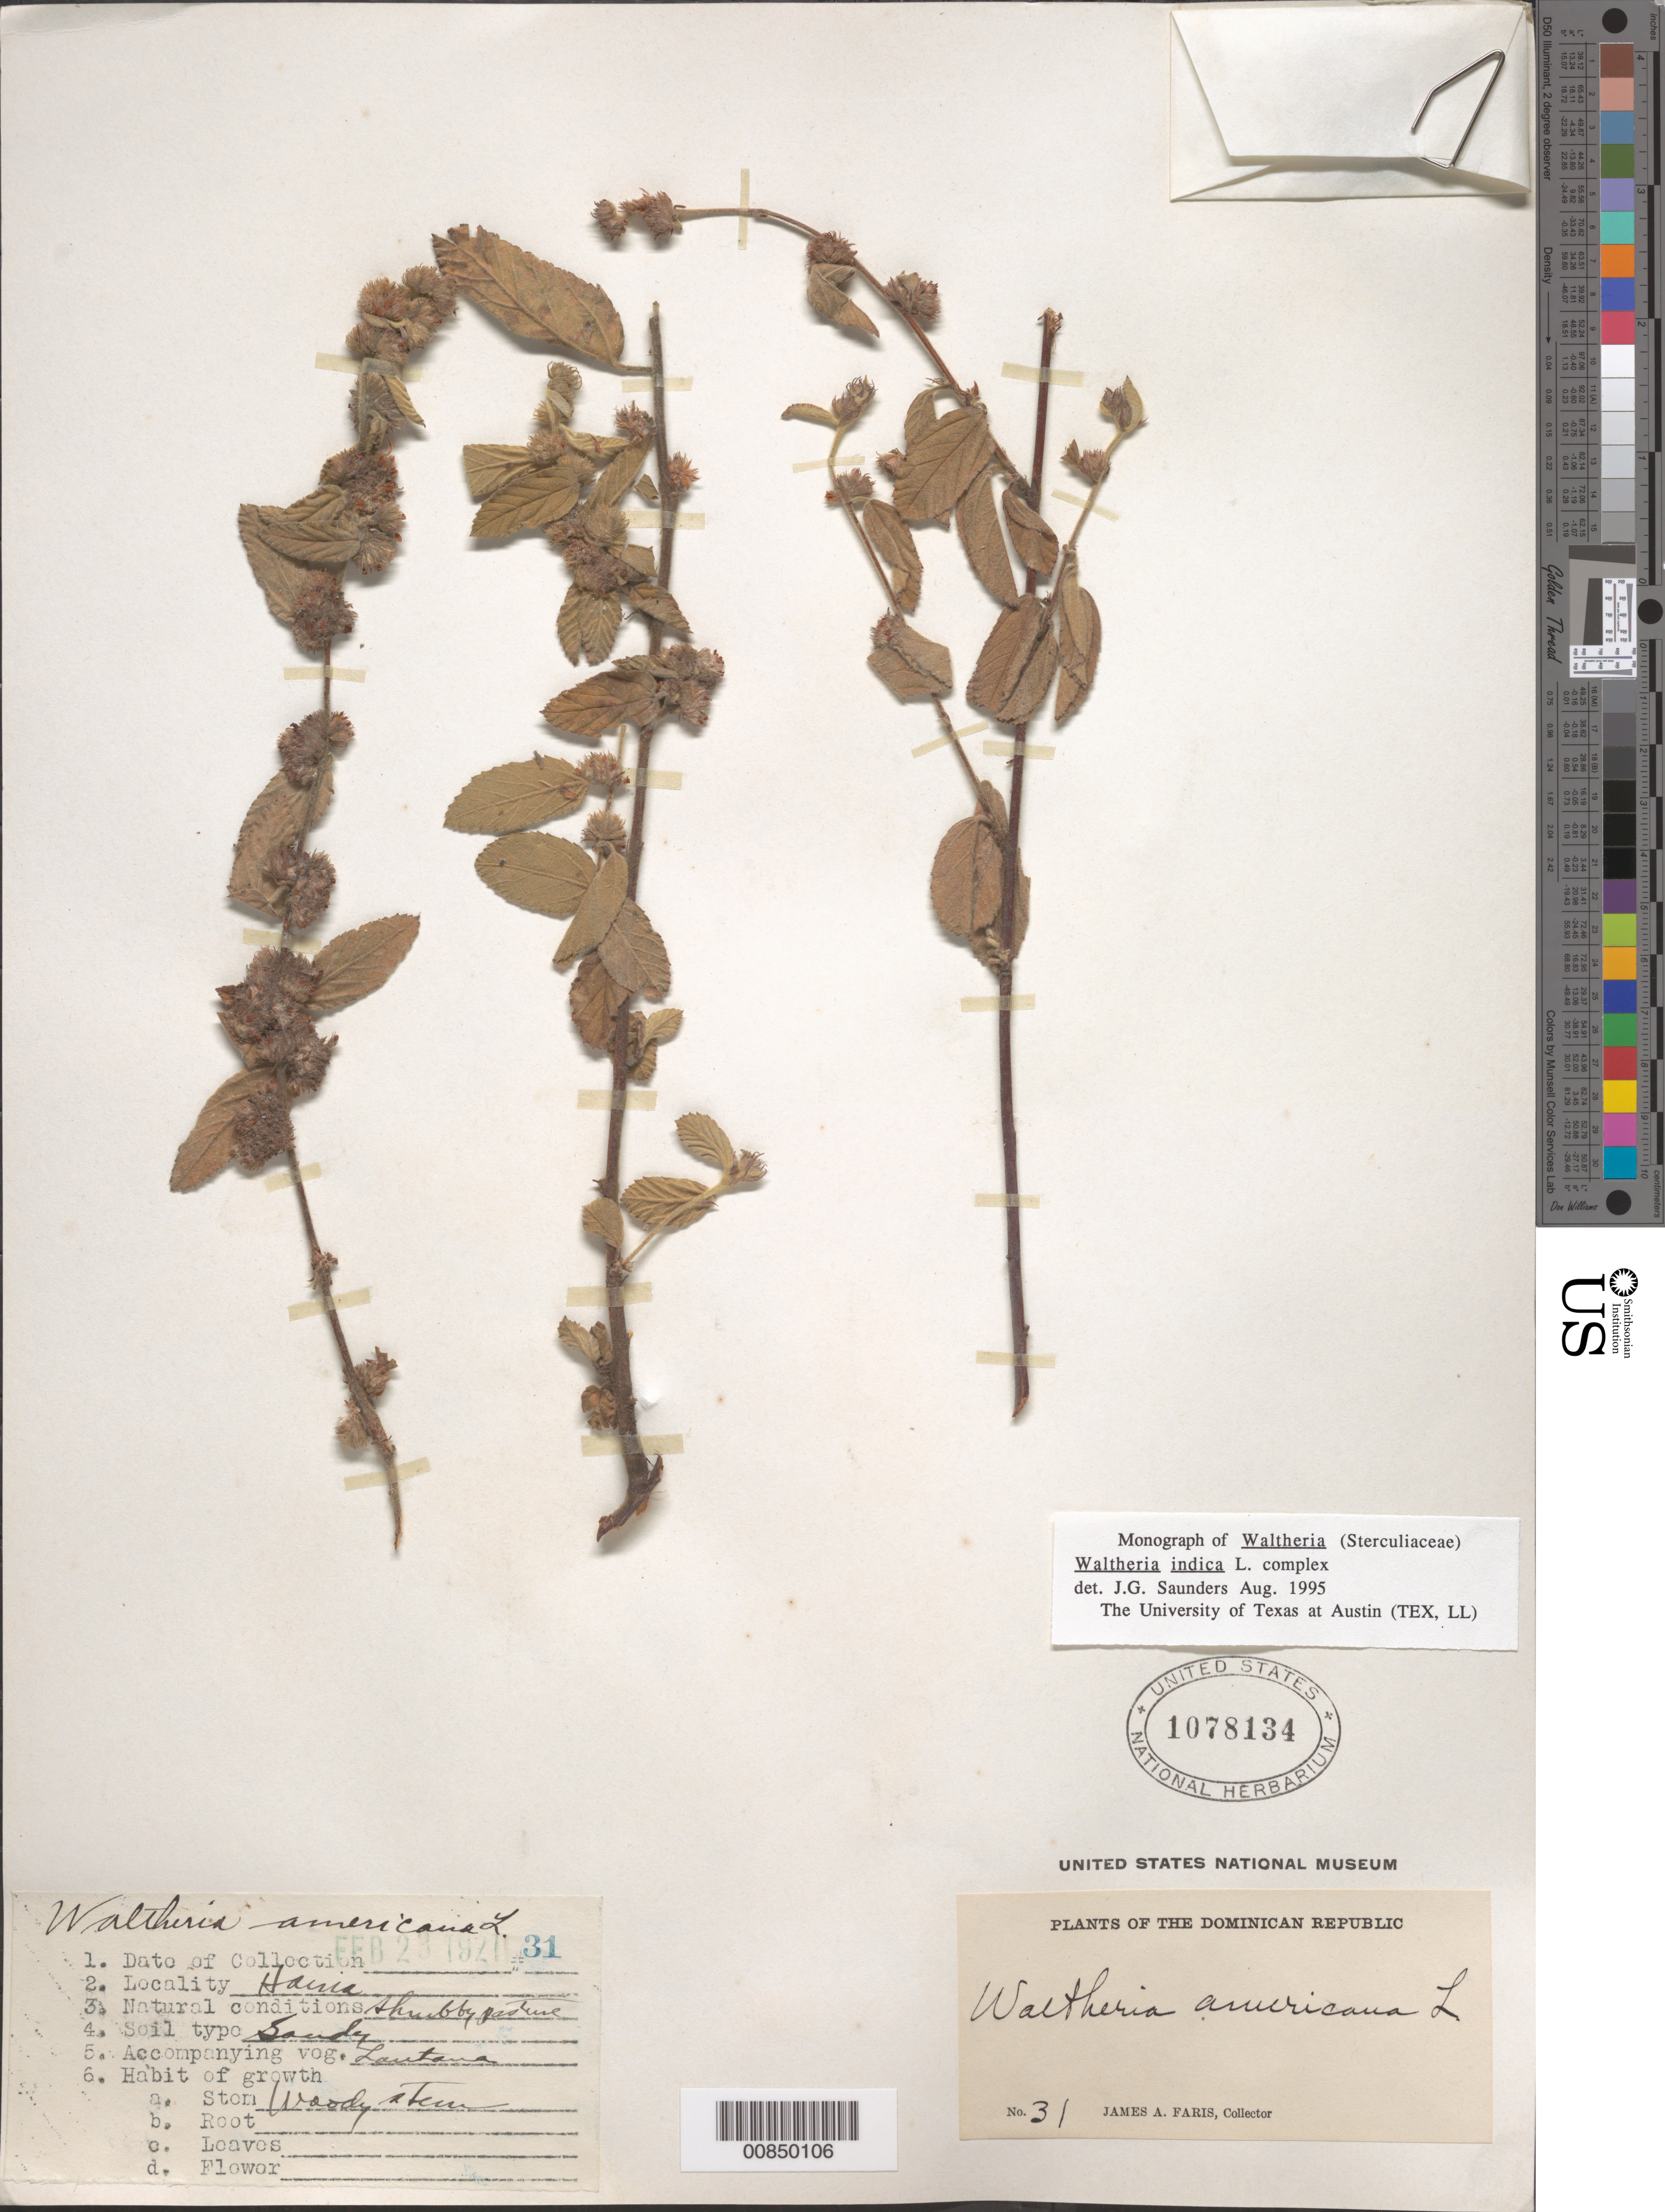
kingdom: Plantae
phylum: Tracheophyta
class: Magnoliopsida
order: Malvales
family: Malvaceae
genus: Waltheria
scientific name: Waltheria indica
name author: L.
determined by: Saunders, J. G.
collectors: J. Faris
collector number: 31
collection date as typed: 23 Feb 1921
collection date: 1921-02-23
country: Dominican Republic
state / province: San Cristóbal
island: Hispaniola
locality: Haina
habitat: Shrubby pasture, sandy, with Lantana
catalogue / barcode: US 1078134